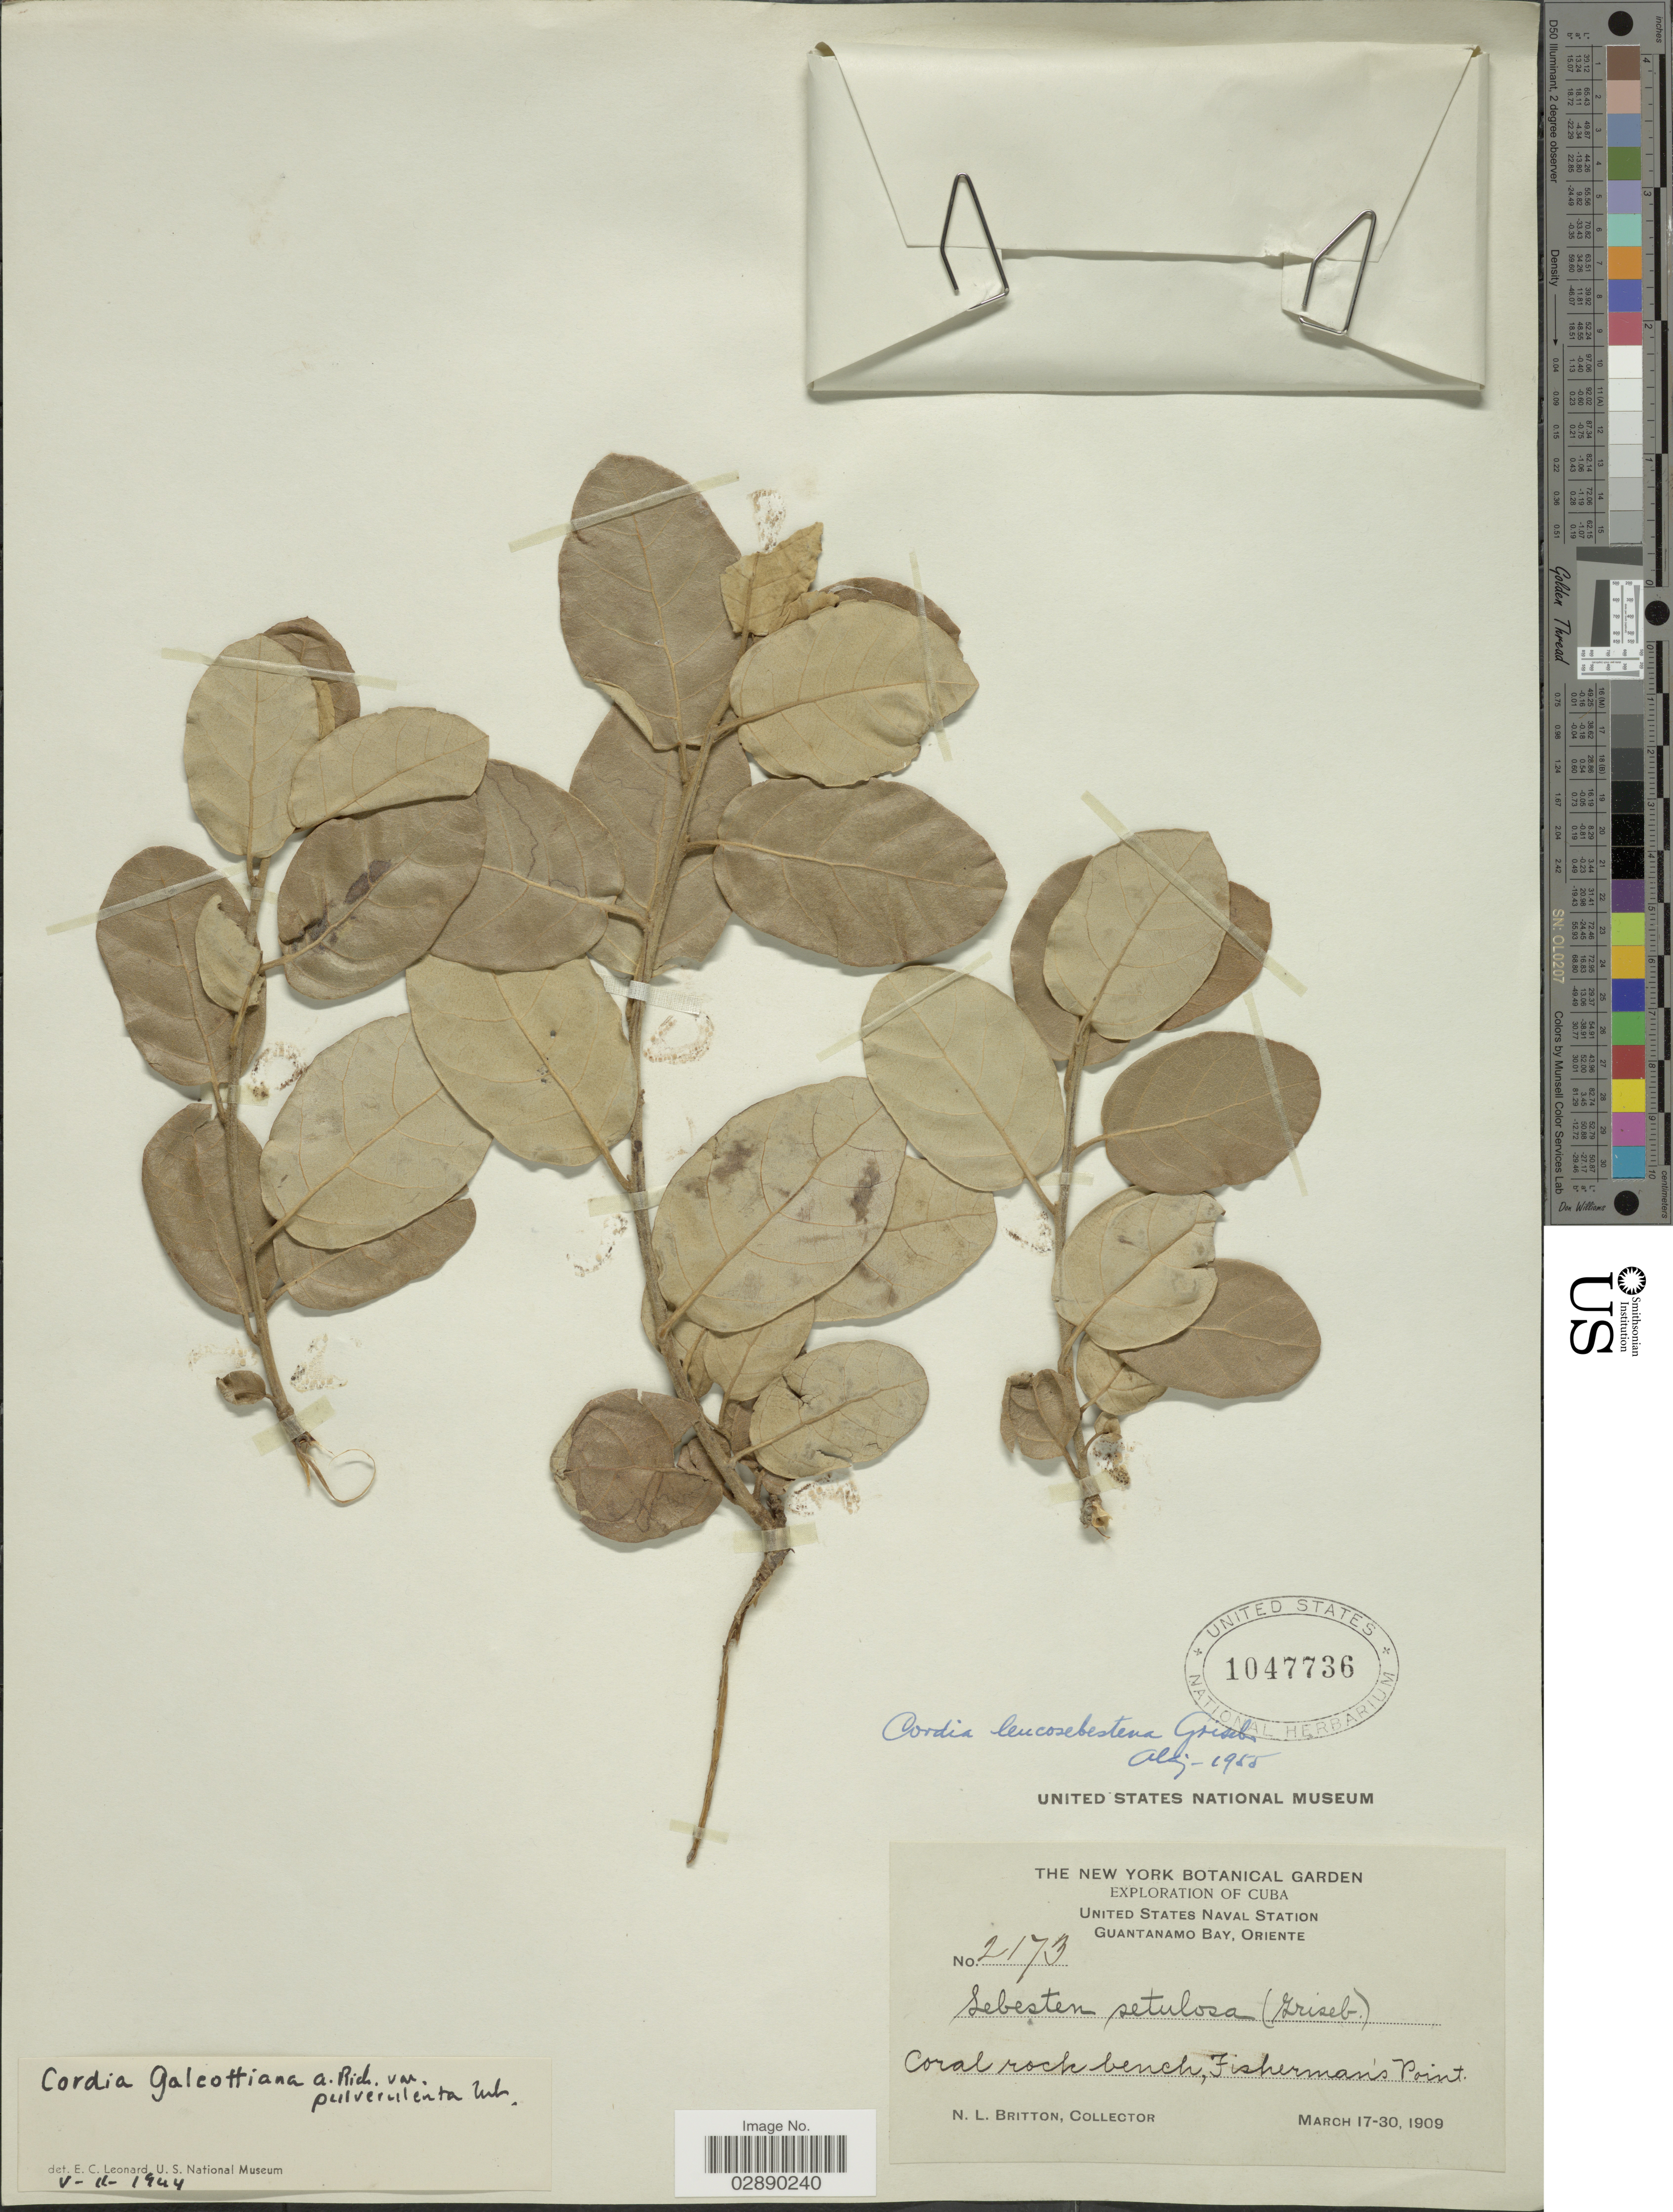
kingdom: Plantae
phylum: Tracheophyta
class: Magnoliopsida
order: Boraginales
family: Cordiaceae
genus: Cordia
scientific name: Cordia leucosebestena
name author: Griseb.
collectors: N. Britton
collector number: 2173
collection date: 1909-03-17/1909-03-30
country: Cuba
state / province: Oriente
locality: Guantanamo Bay. Fisherman's Point.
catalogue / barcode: US 1047736